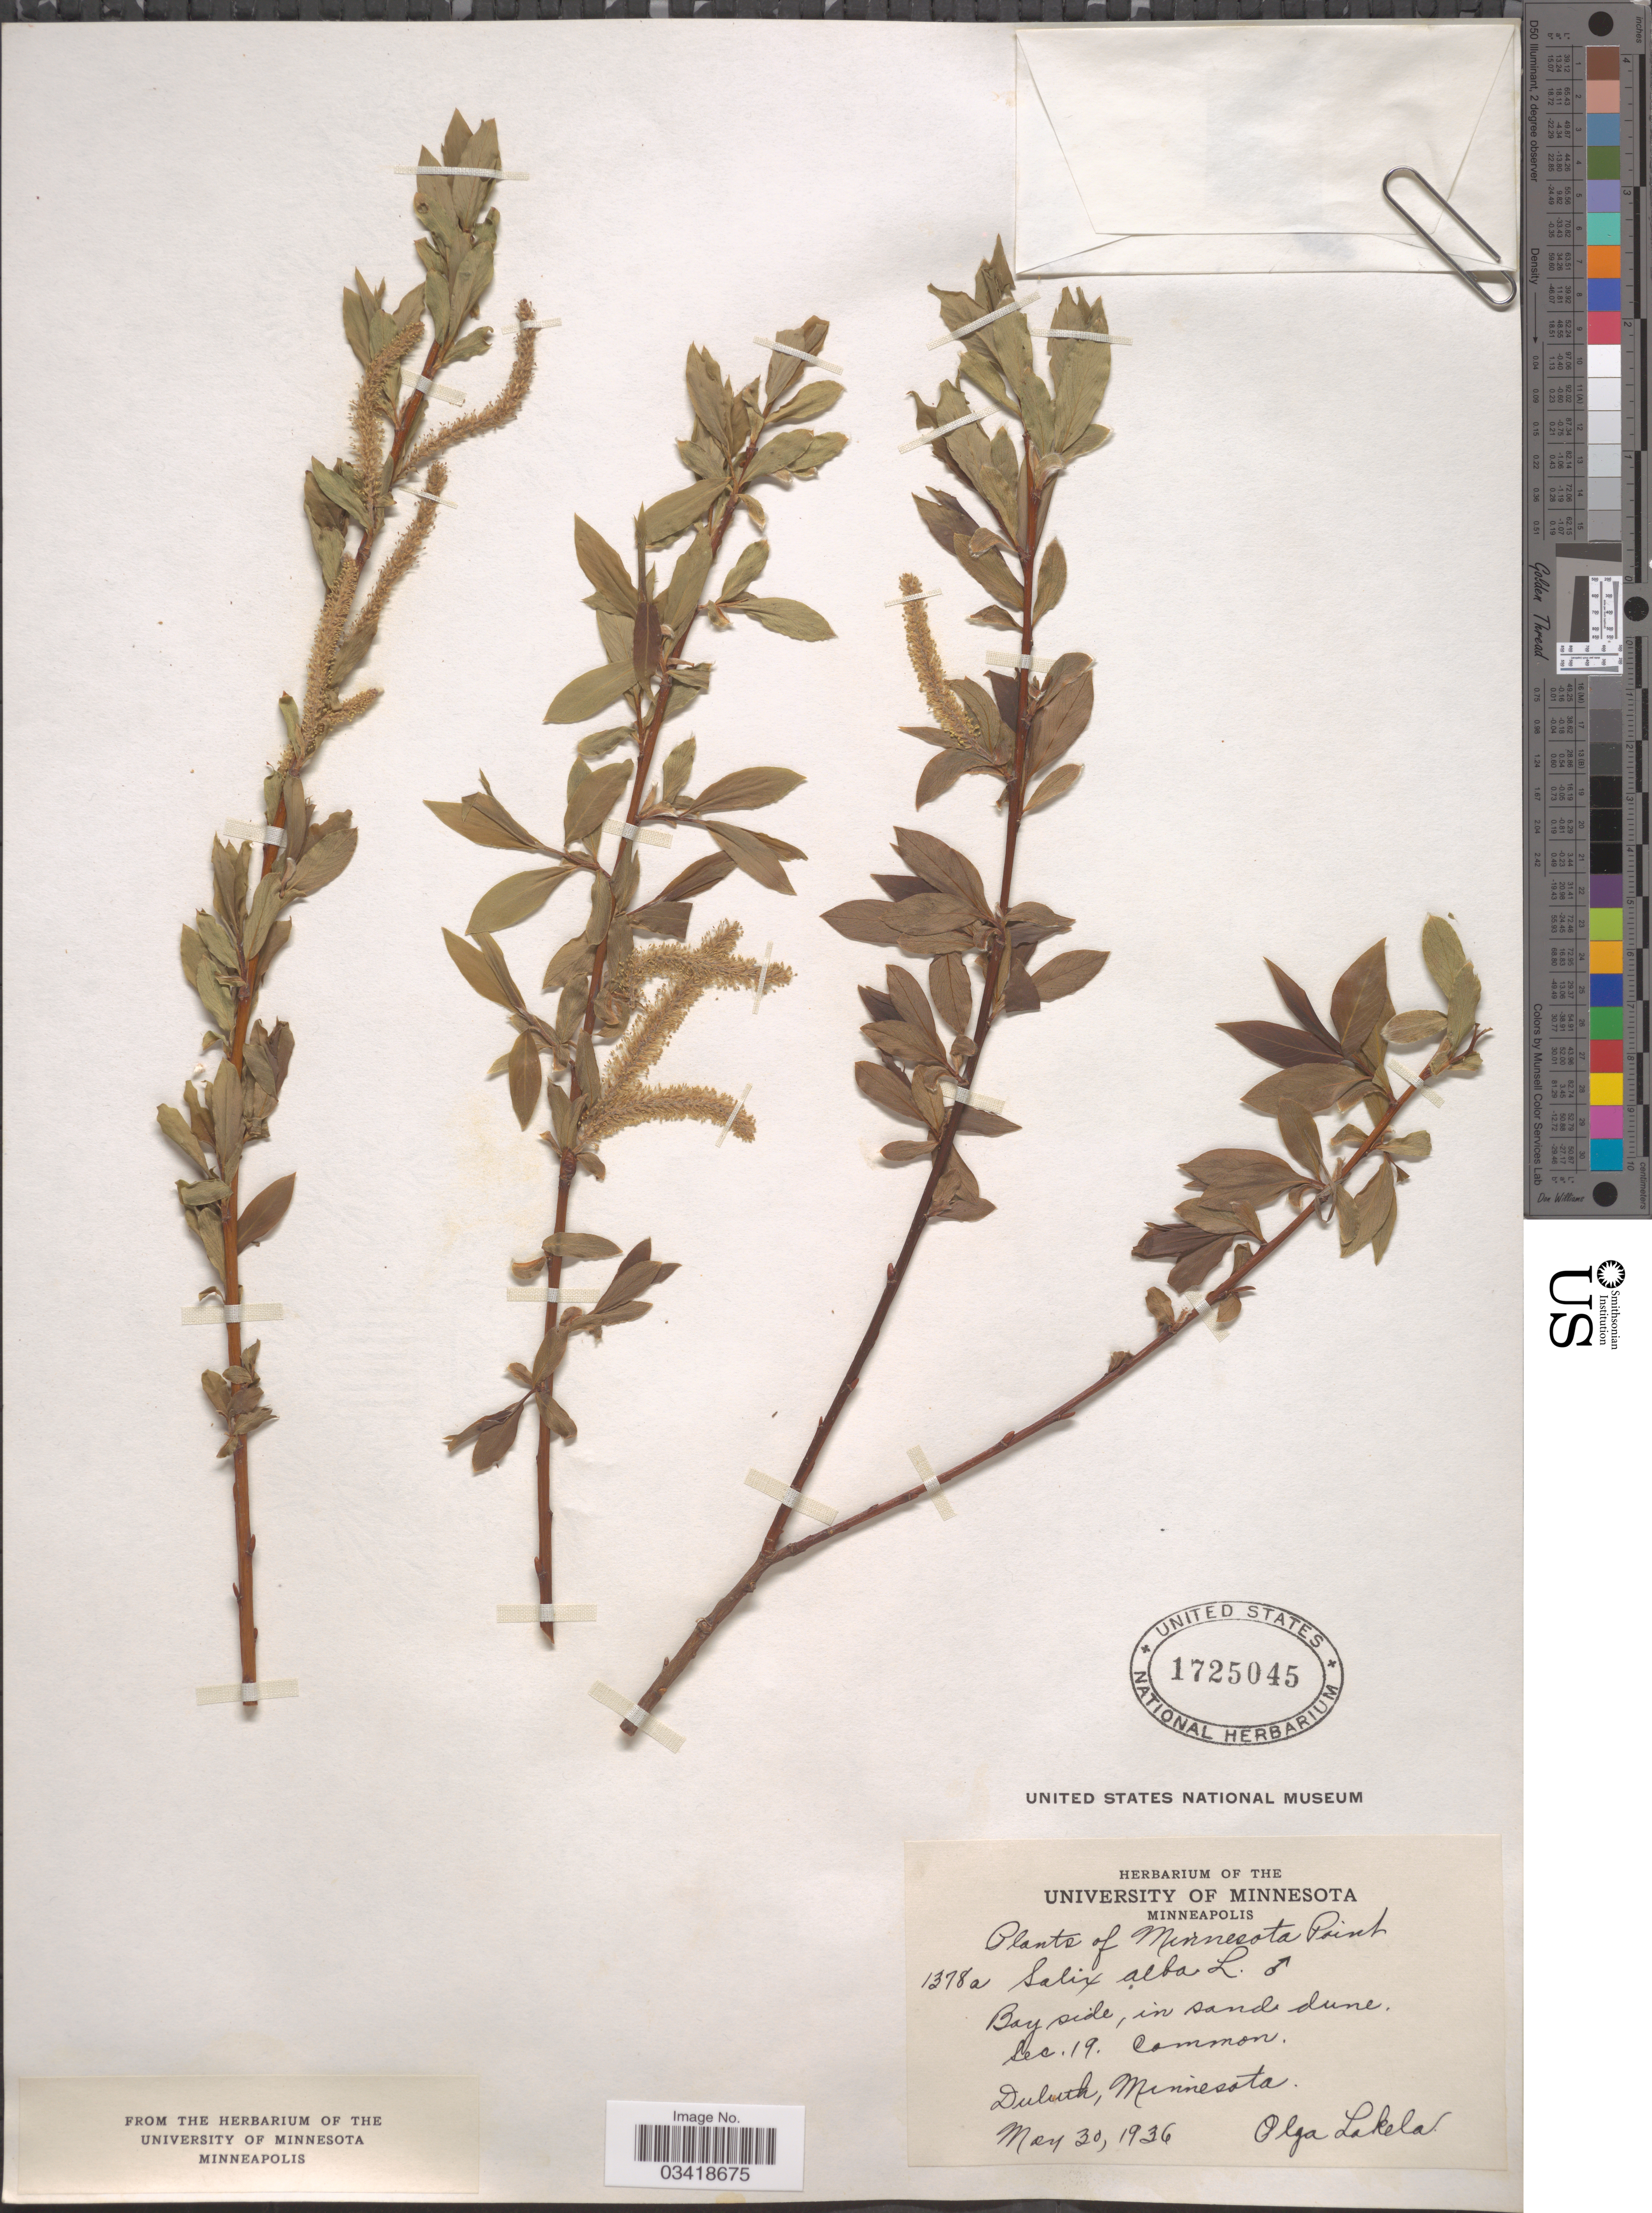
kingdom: Plantae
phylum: Tracheophyta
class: Magnoliopsida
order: Malpighiales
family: Salicaceae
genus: Salix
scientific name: Salix alba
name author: L.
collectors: O. K. Lakela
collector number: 1378a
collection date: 1936-05-30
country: United States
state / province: Minnesota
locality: Minnesota Point. Bay side, in sand dune. Sec. 19. Duluth.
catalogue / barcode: US 1725045